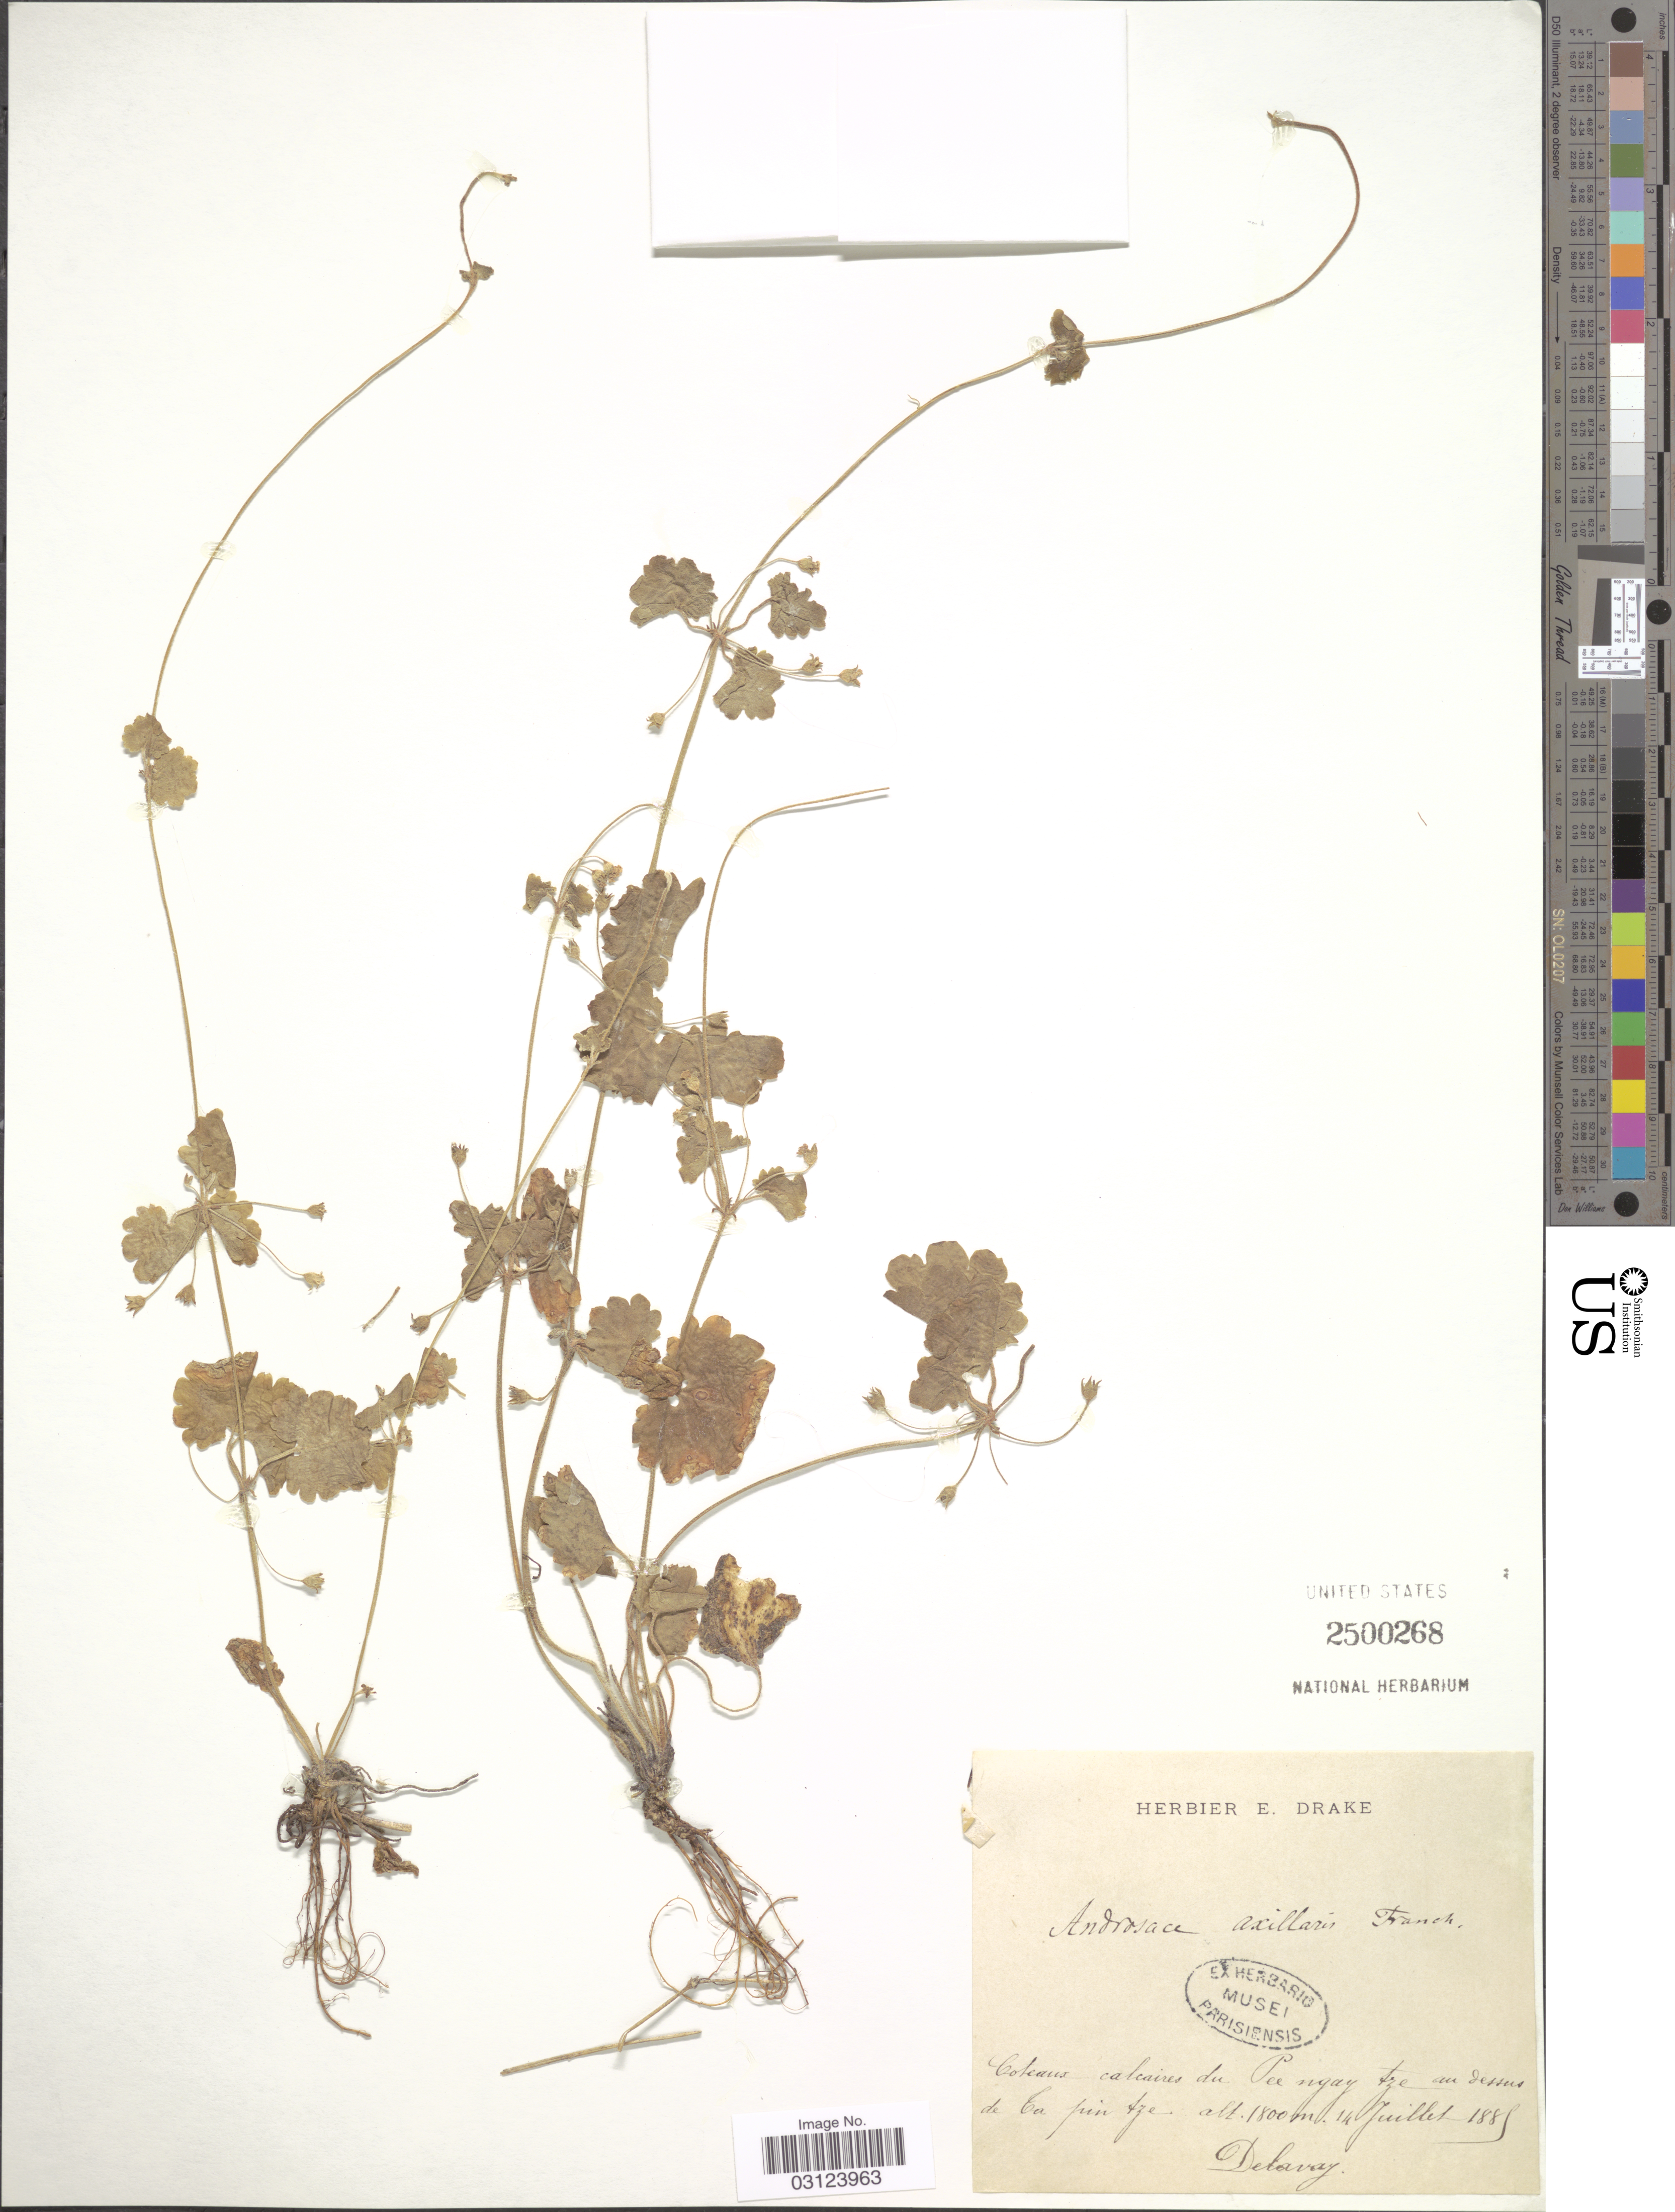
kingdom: Plantae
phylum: Tracheophyta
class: Magnoliopsida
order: Ericales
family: Primulaceae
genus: Androsace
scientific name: Androsace axillaris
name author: (Franch.) Franch.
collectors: Delavay, --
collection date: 1885-07-14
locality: Coteaux calcaires du Pee ngay tze au dessus de Ca pin tze.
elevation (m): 1800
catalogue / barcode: US 2500268